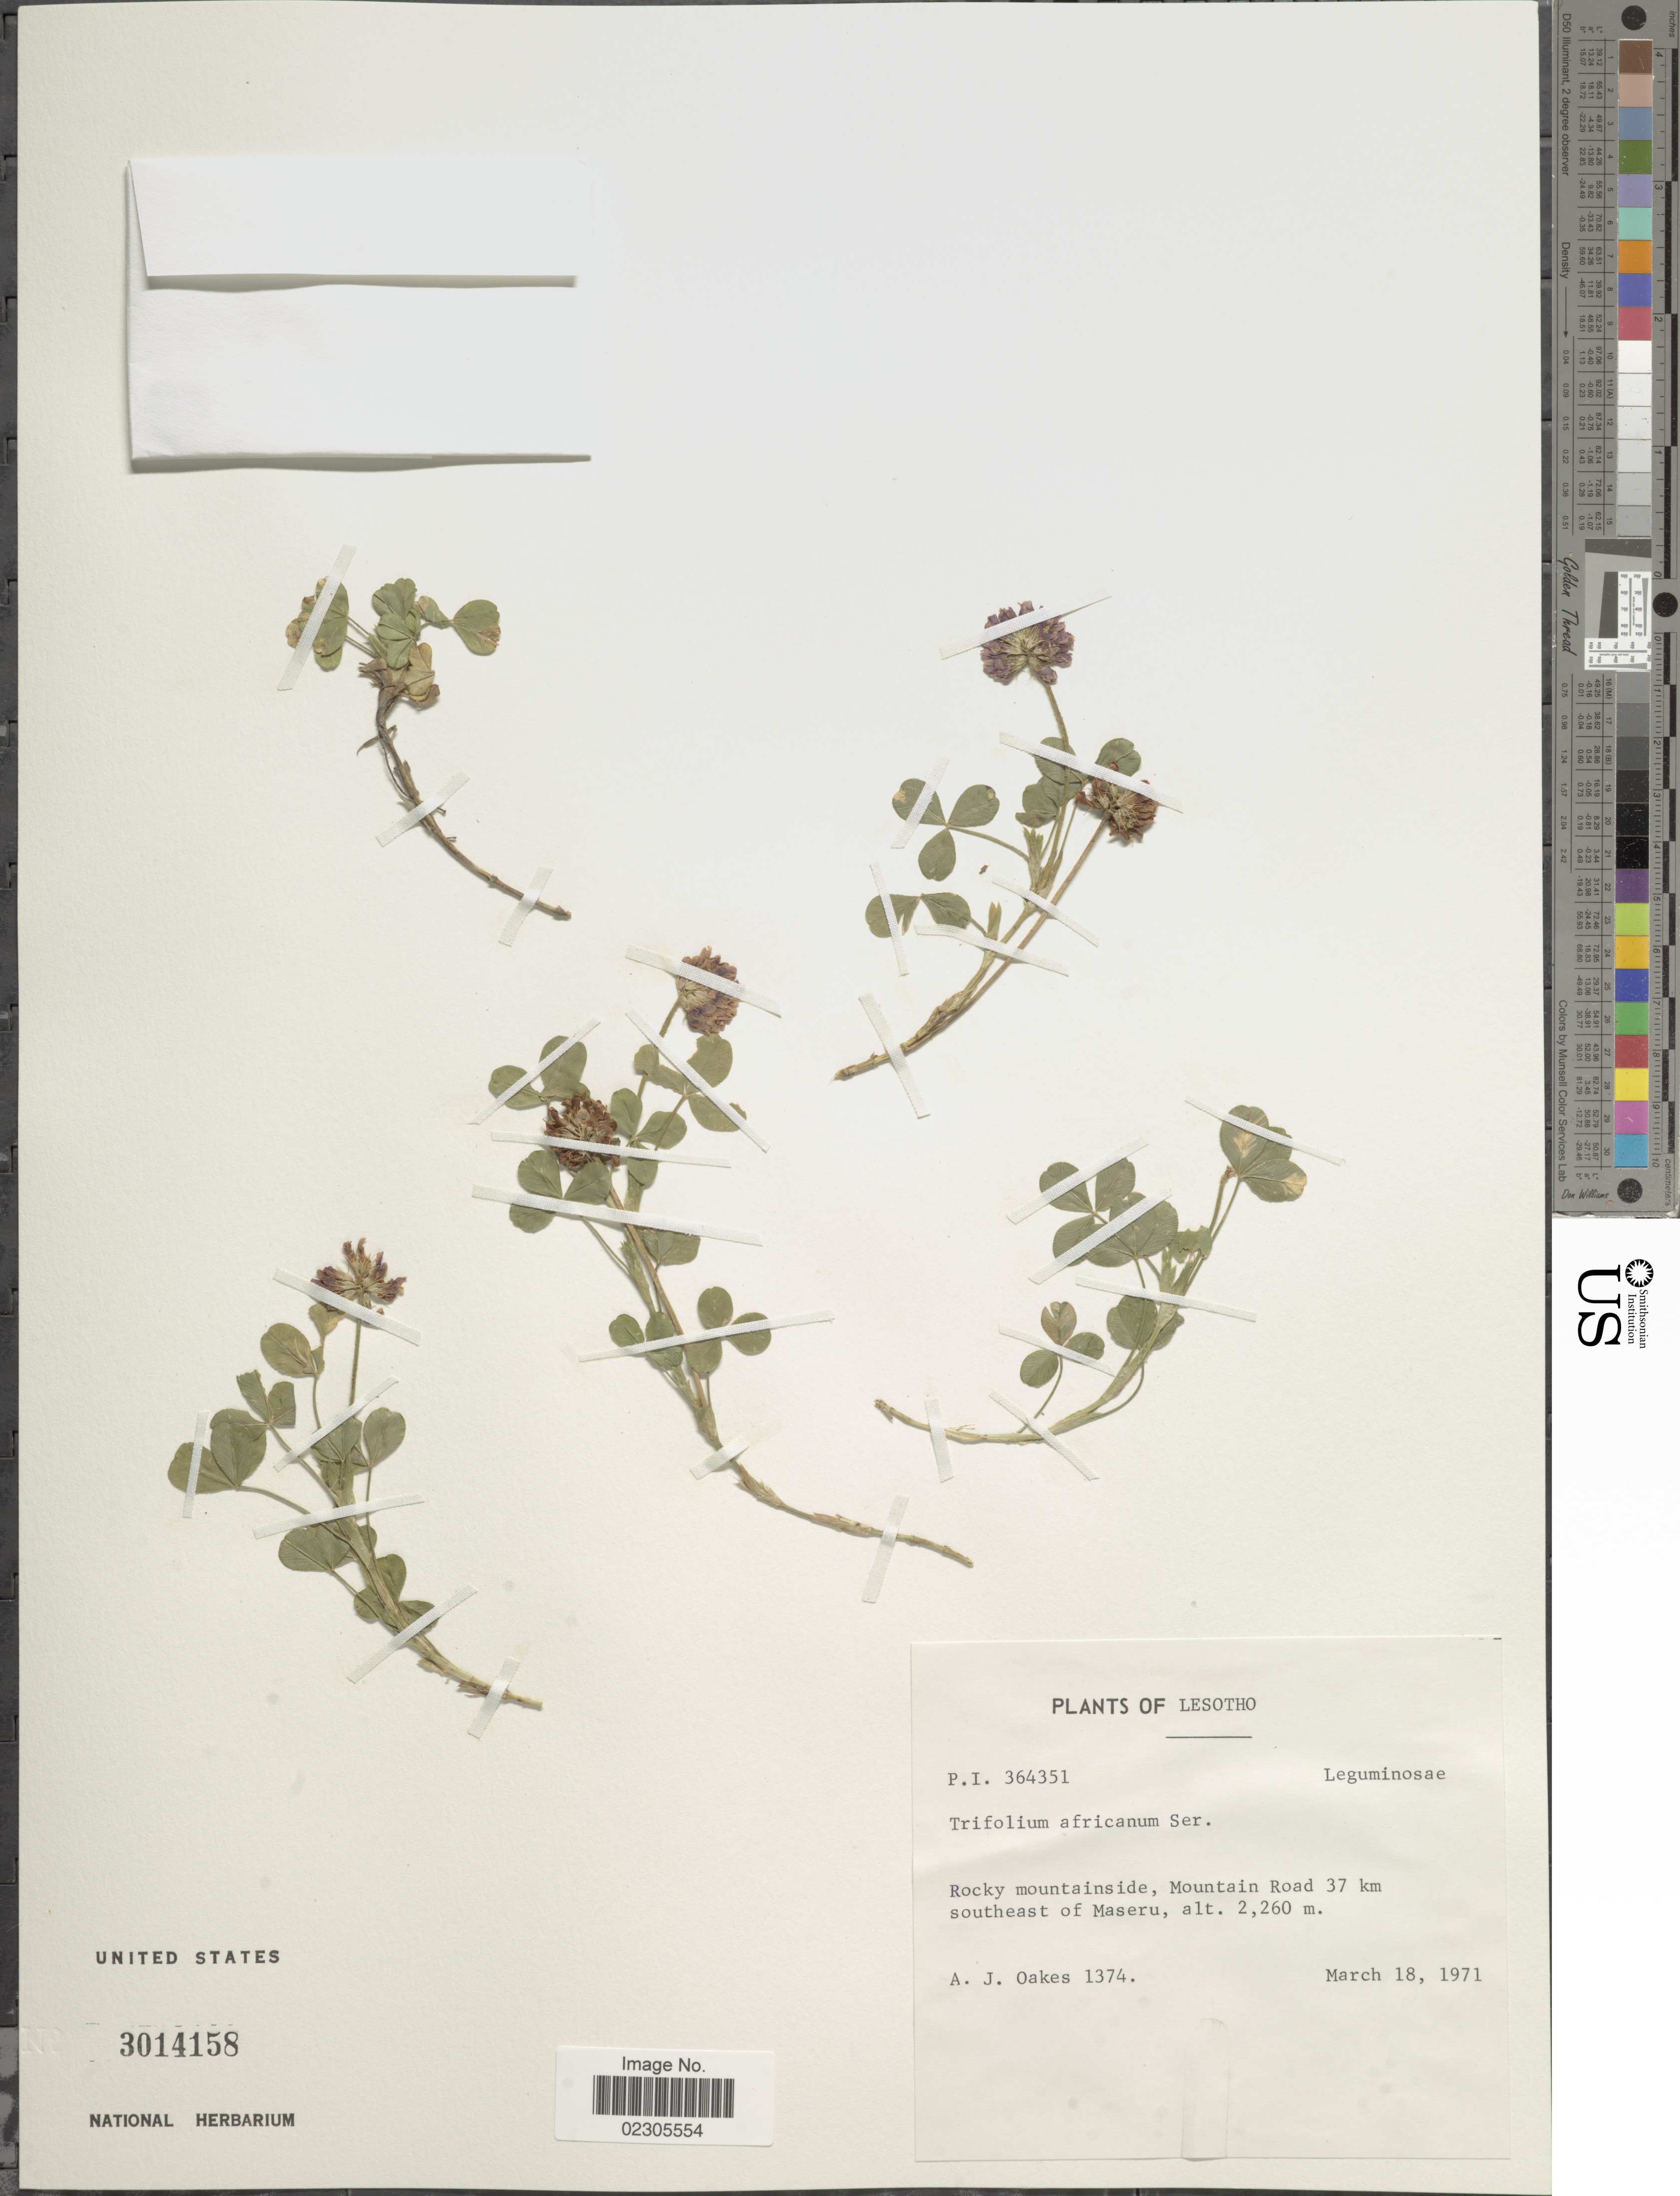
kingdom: Plantae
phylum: Tracheophyta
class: Magnoliopsida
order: Fabales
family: Fabaceae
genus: Trifolium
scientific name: Trifolium africanum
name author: Ser.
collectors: A. Oakes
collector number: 1374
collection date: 1971-03-18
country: Lesotho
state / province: Maseru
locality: Mountain Road 37 km southeast of Maseru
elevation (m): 2260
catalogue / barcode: US 3014158